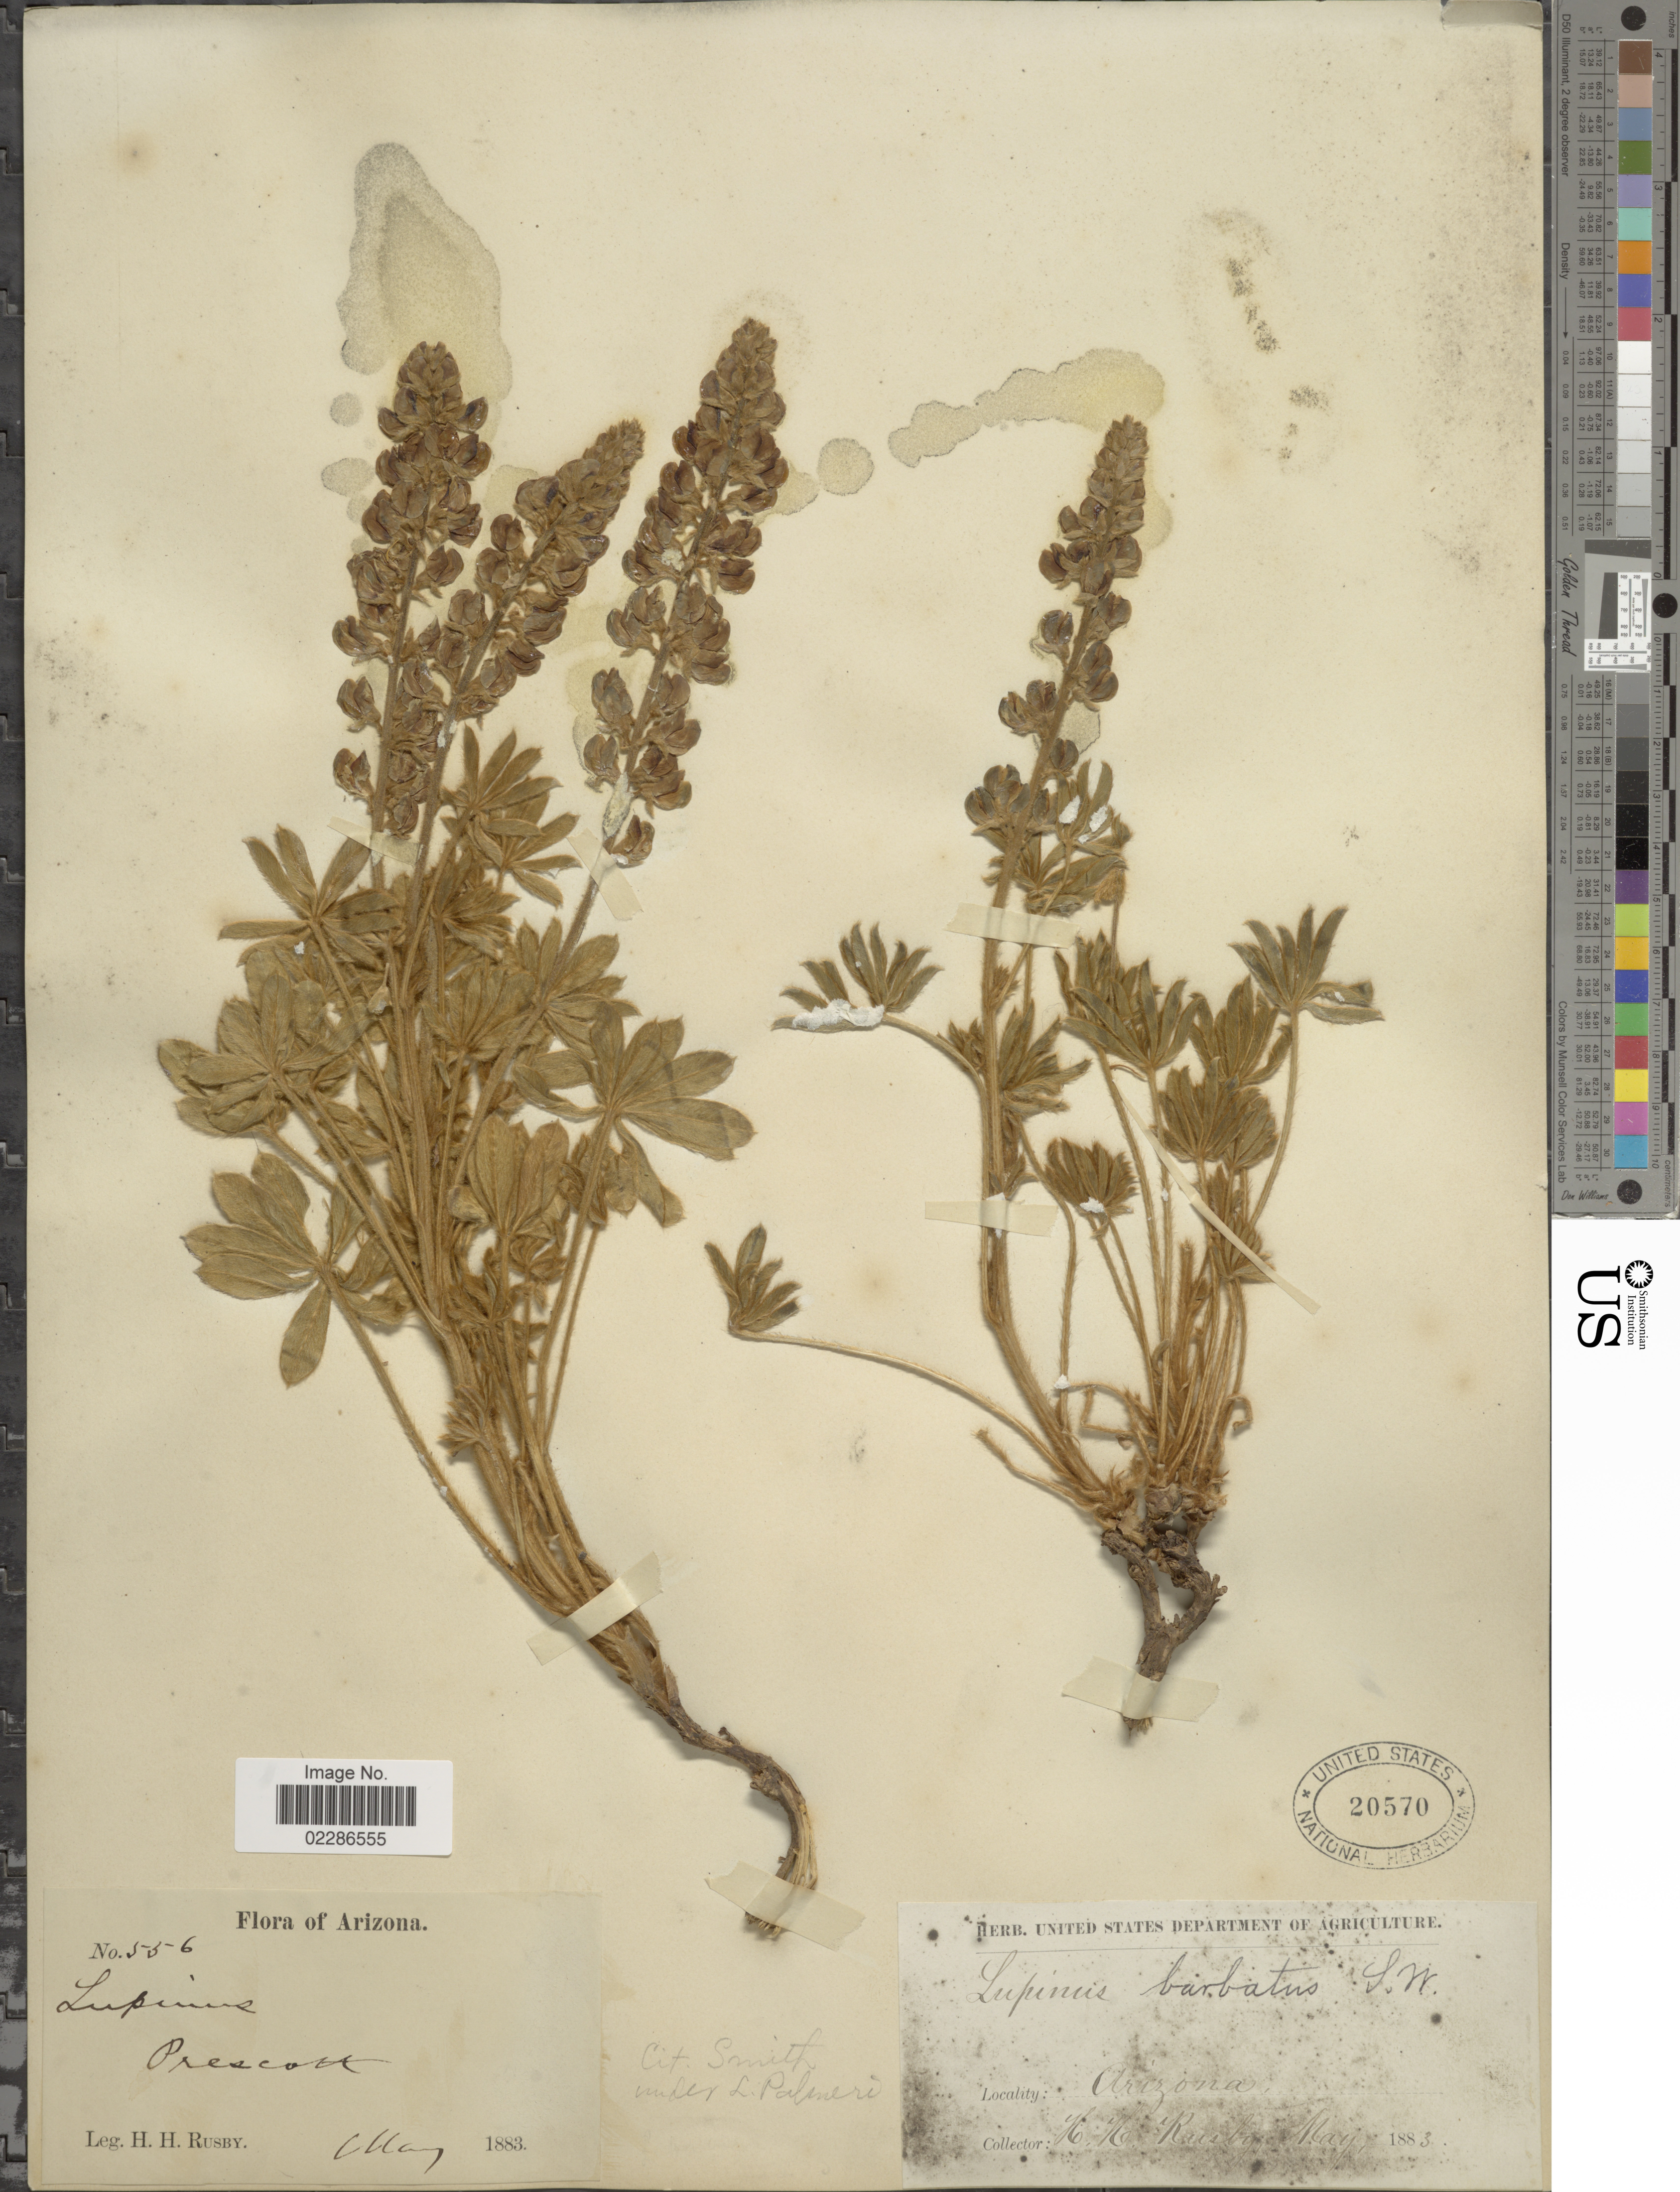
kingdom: Plantae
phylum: Tracheophyta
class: Magnoliopsida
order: Fabales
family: Fabaceae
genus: Lupinus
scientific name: Lupinus palmeri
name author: S. Watson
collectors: H. H. Rusby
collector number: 556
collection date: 1883-05-01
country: United States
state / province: Arizona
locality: Prescott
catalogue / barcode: US 20570